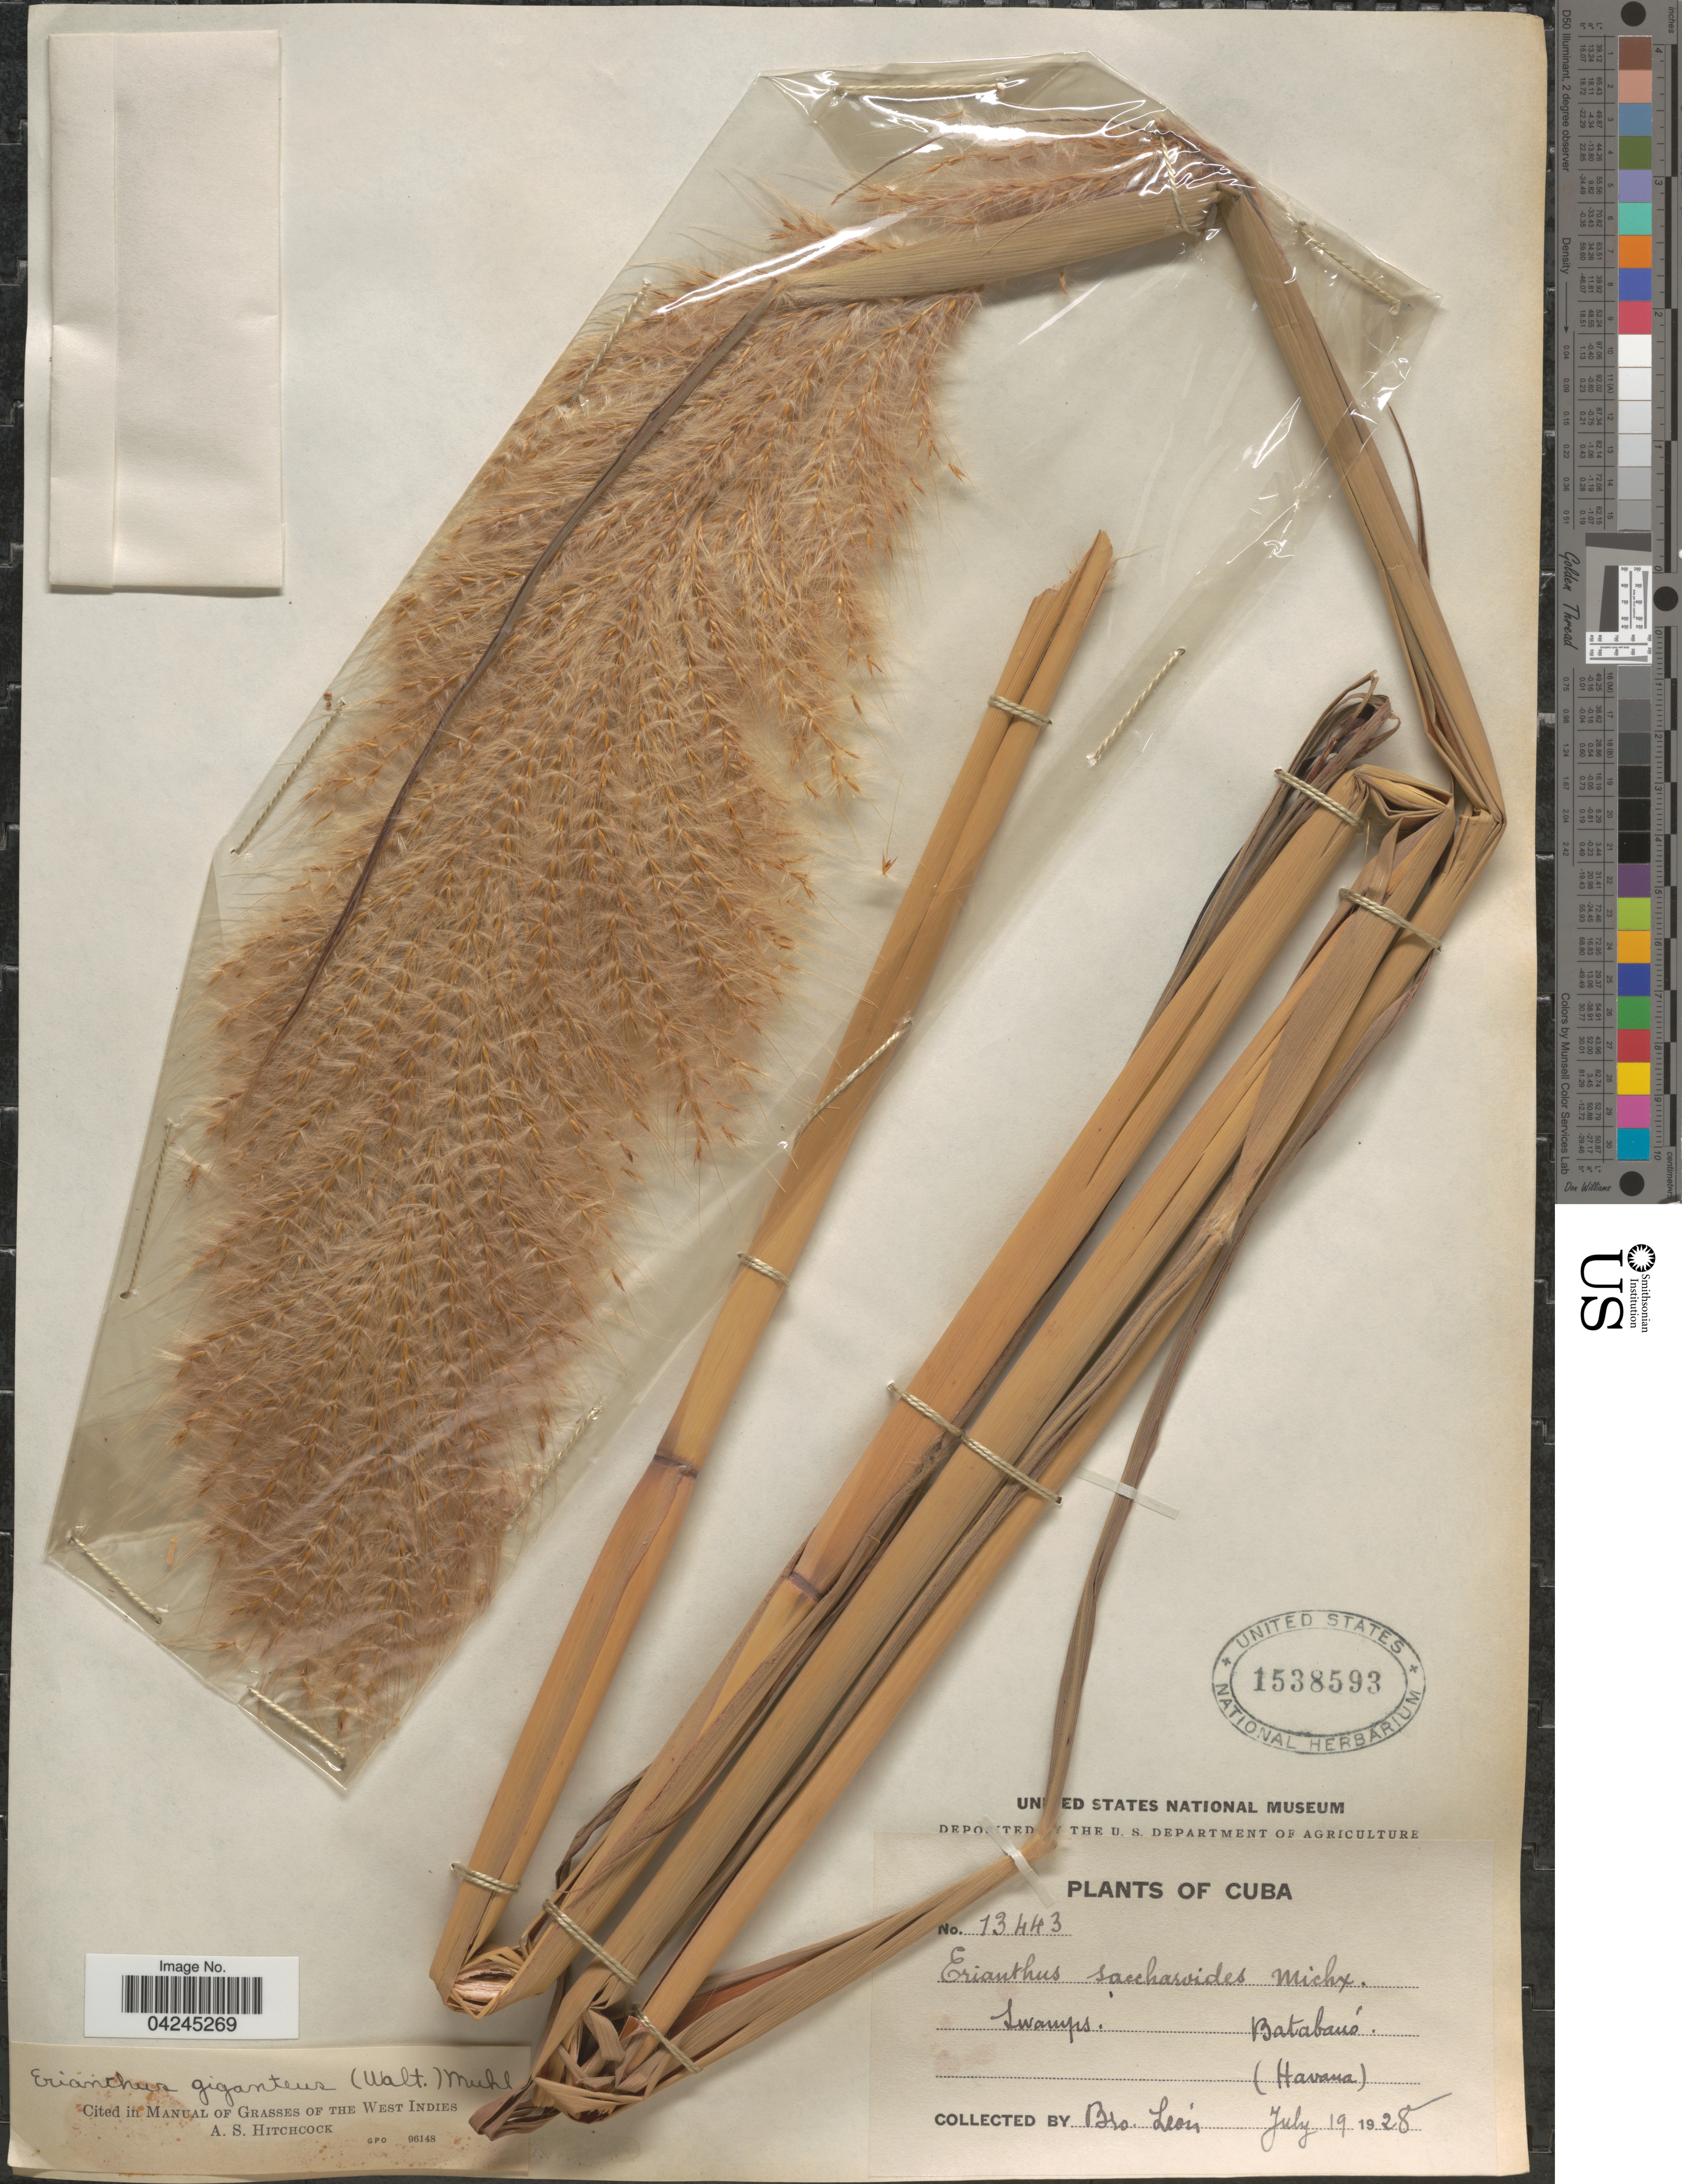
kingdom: Plantae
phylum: Tracheophyta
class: Liliopsida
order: Poales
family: Poaceae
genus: Erianthus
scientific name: Erianthus giganteus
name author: (Walter) P. Beauv.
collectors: Bro. León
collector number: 13443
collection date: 1928-07-19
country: Cuba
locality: Batabanó (Havana).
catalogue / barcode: US 1538593